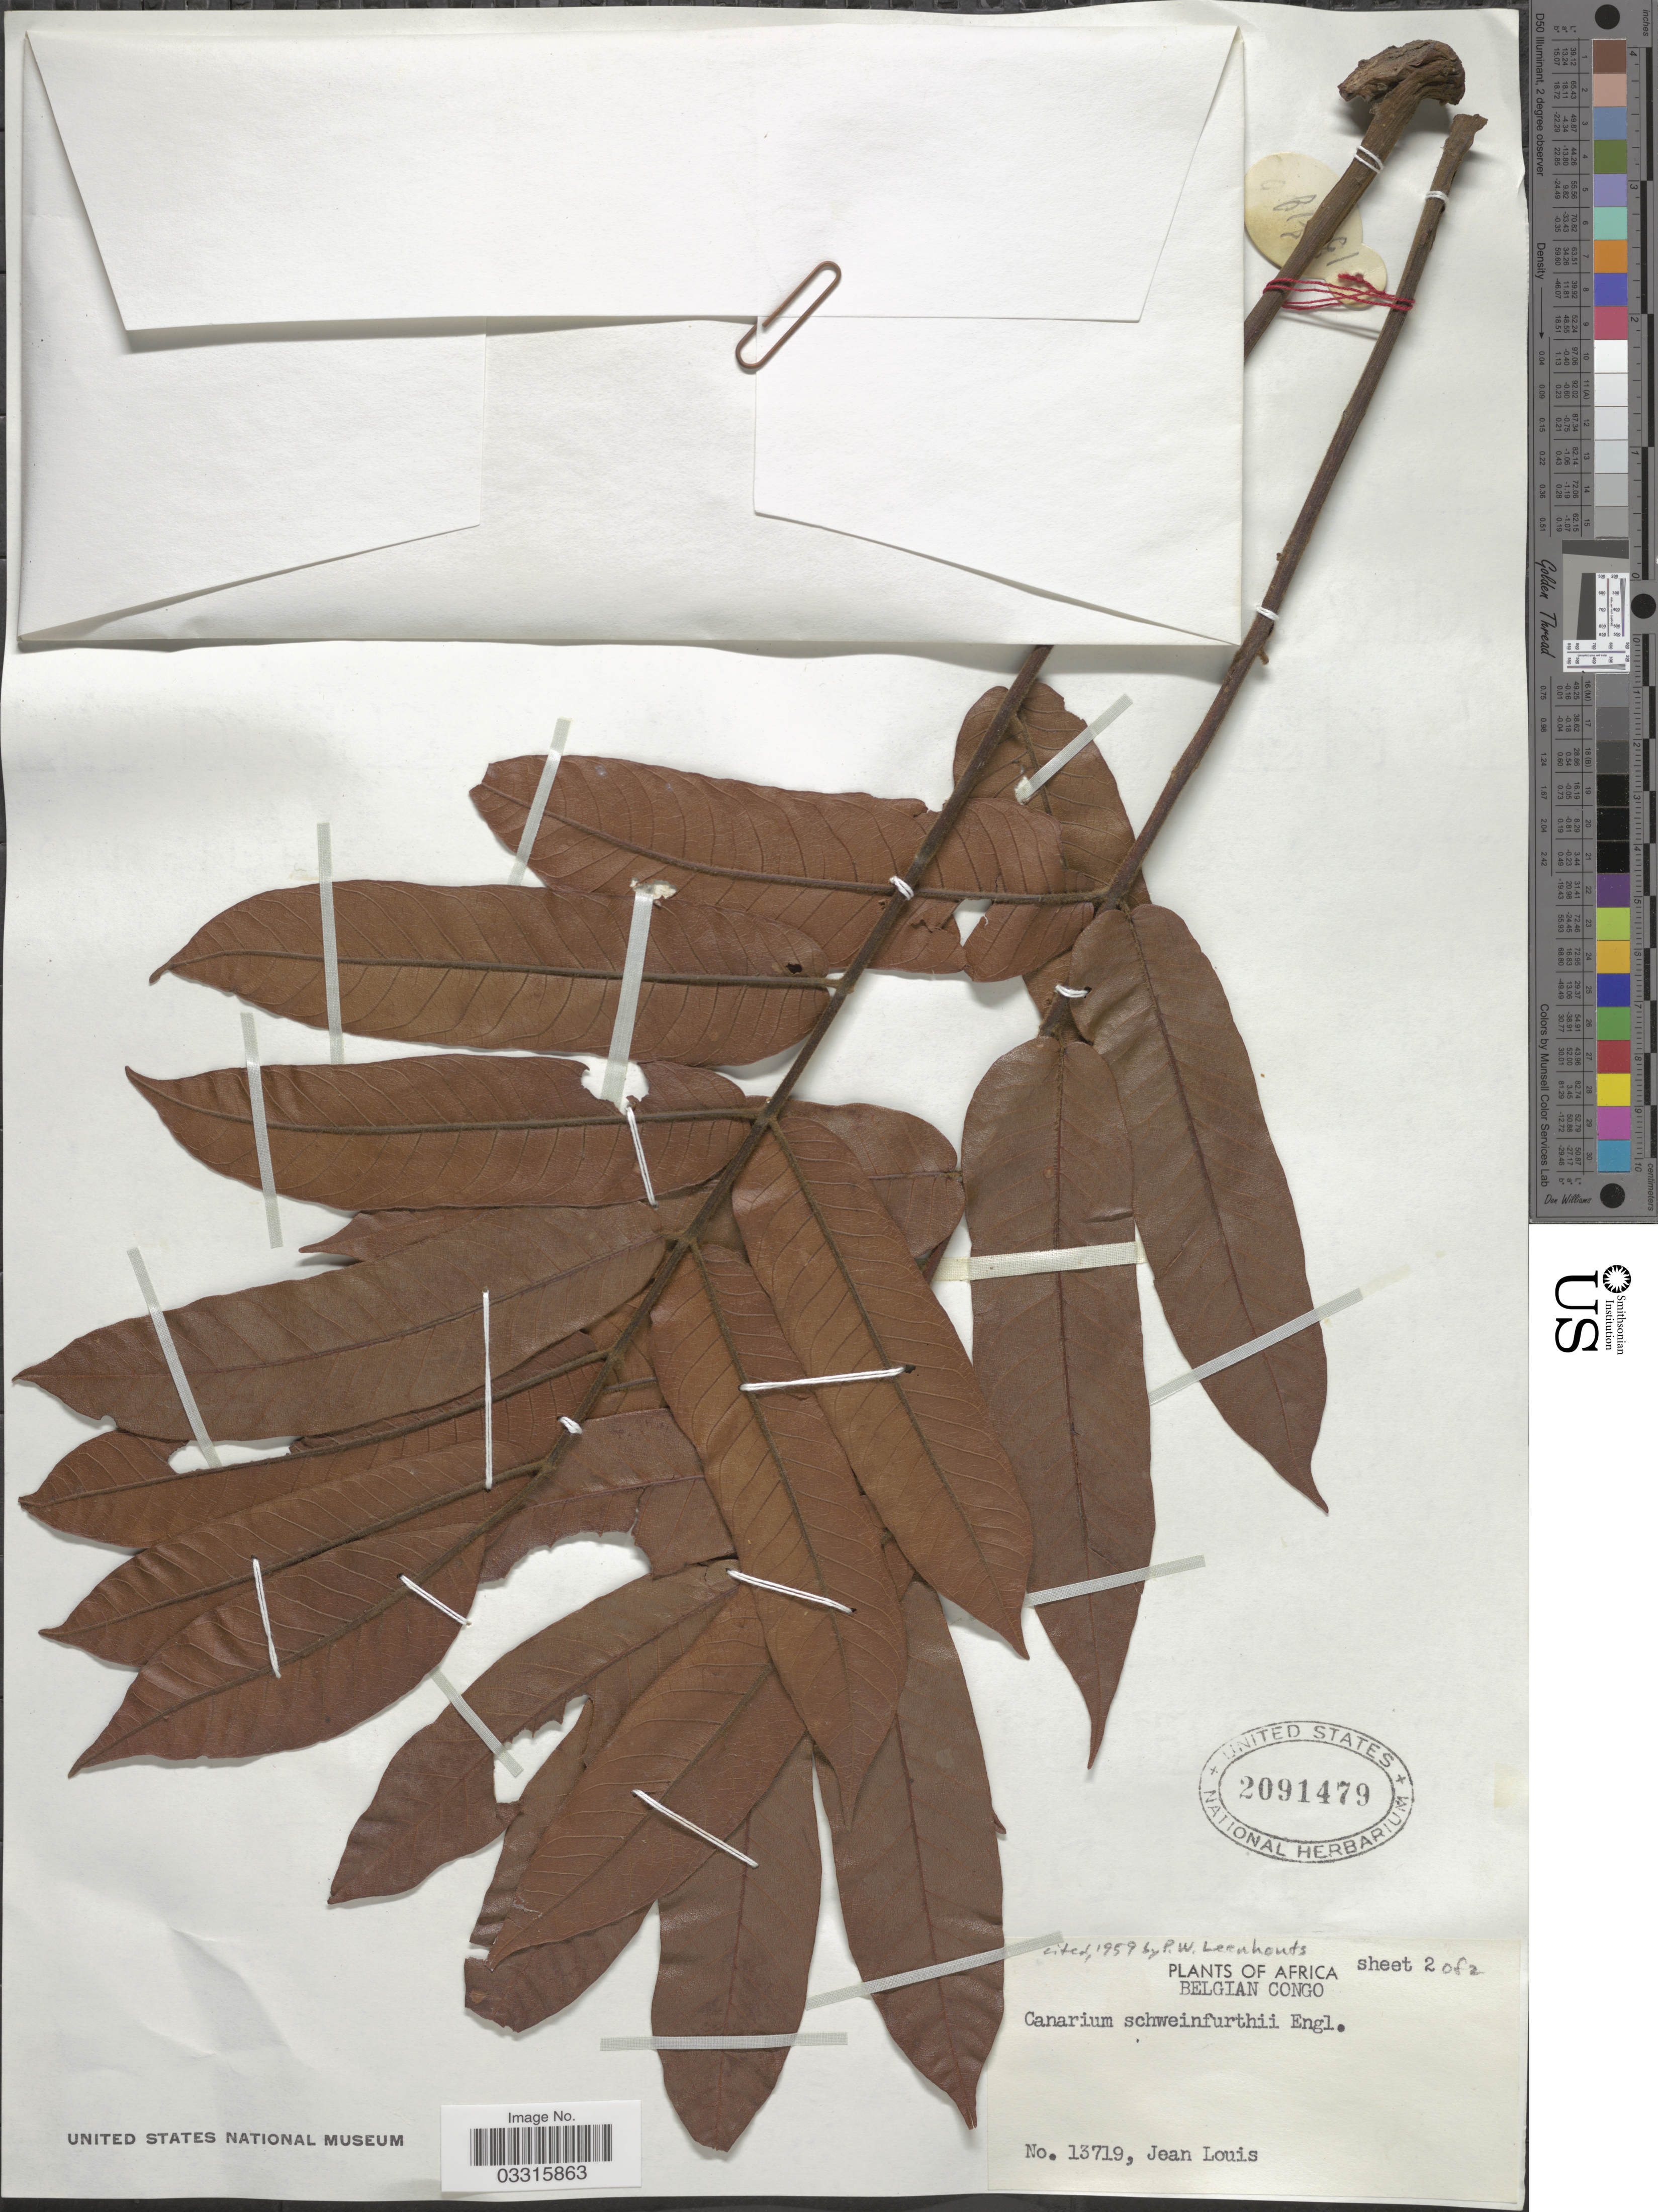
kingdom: Plantae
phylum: Tracheophyta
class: Magnoliopsida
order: Sapindales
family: Burseraceae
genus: Canarium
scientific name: Canarium schweinfurthii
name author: Engl.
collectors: J. Louis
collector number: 13719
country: Congo, Democratic Republic of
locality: Belgian Congo.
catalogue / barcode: US 2091479